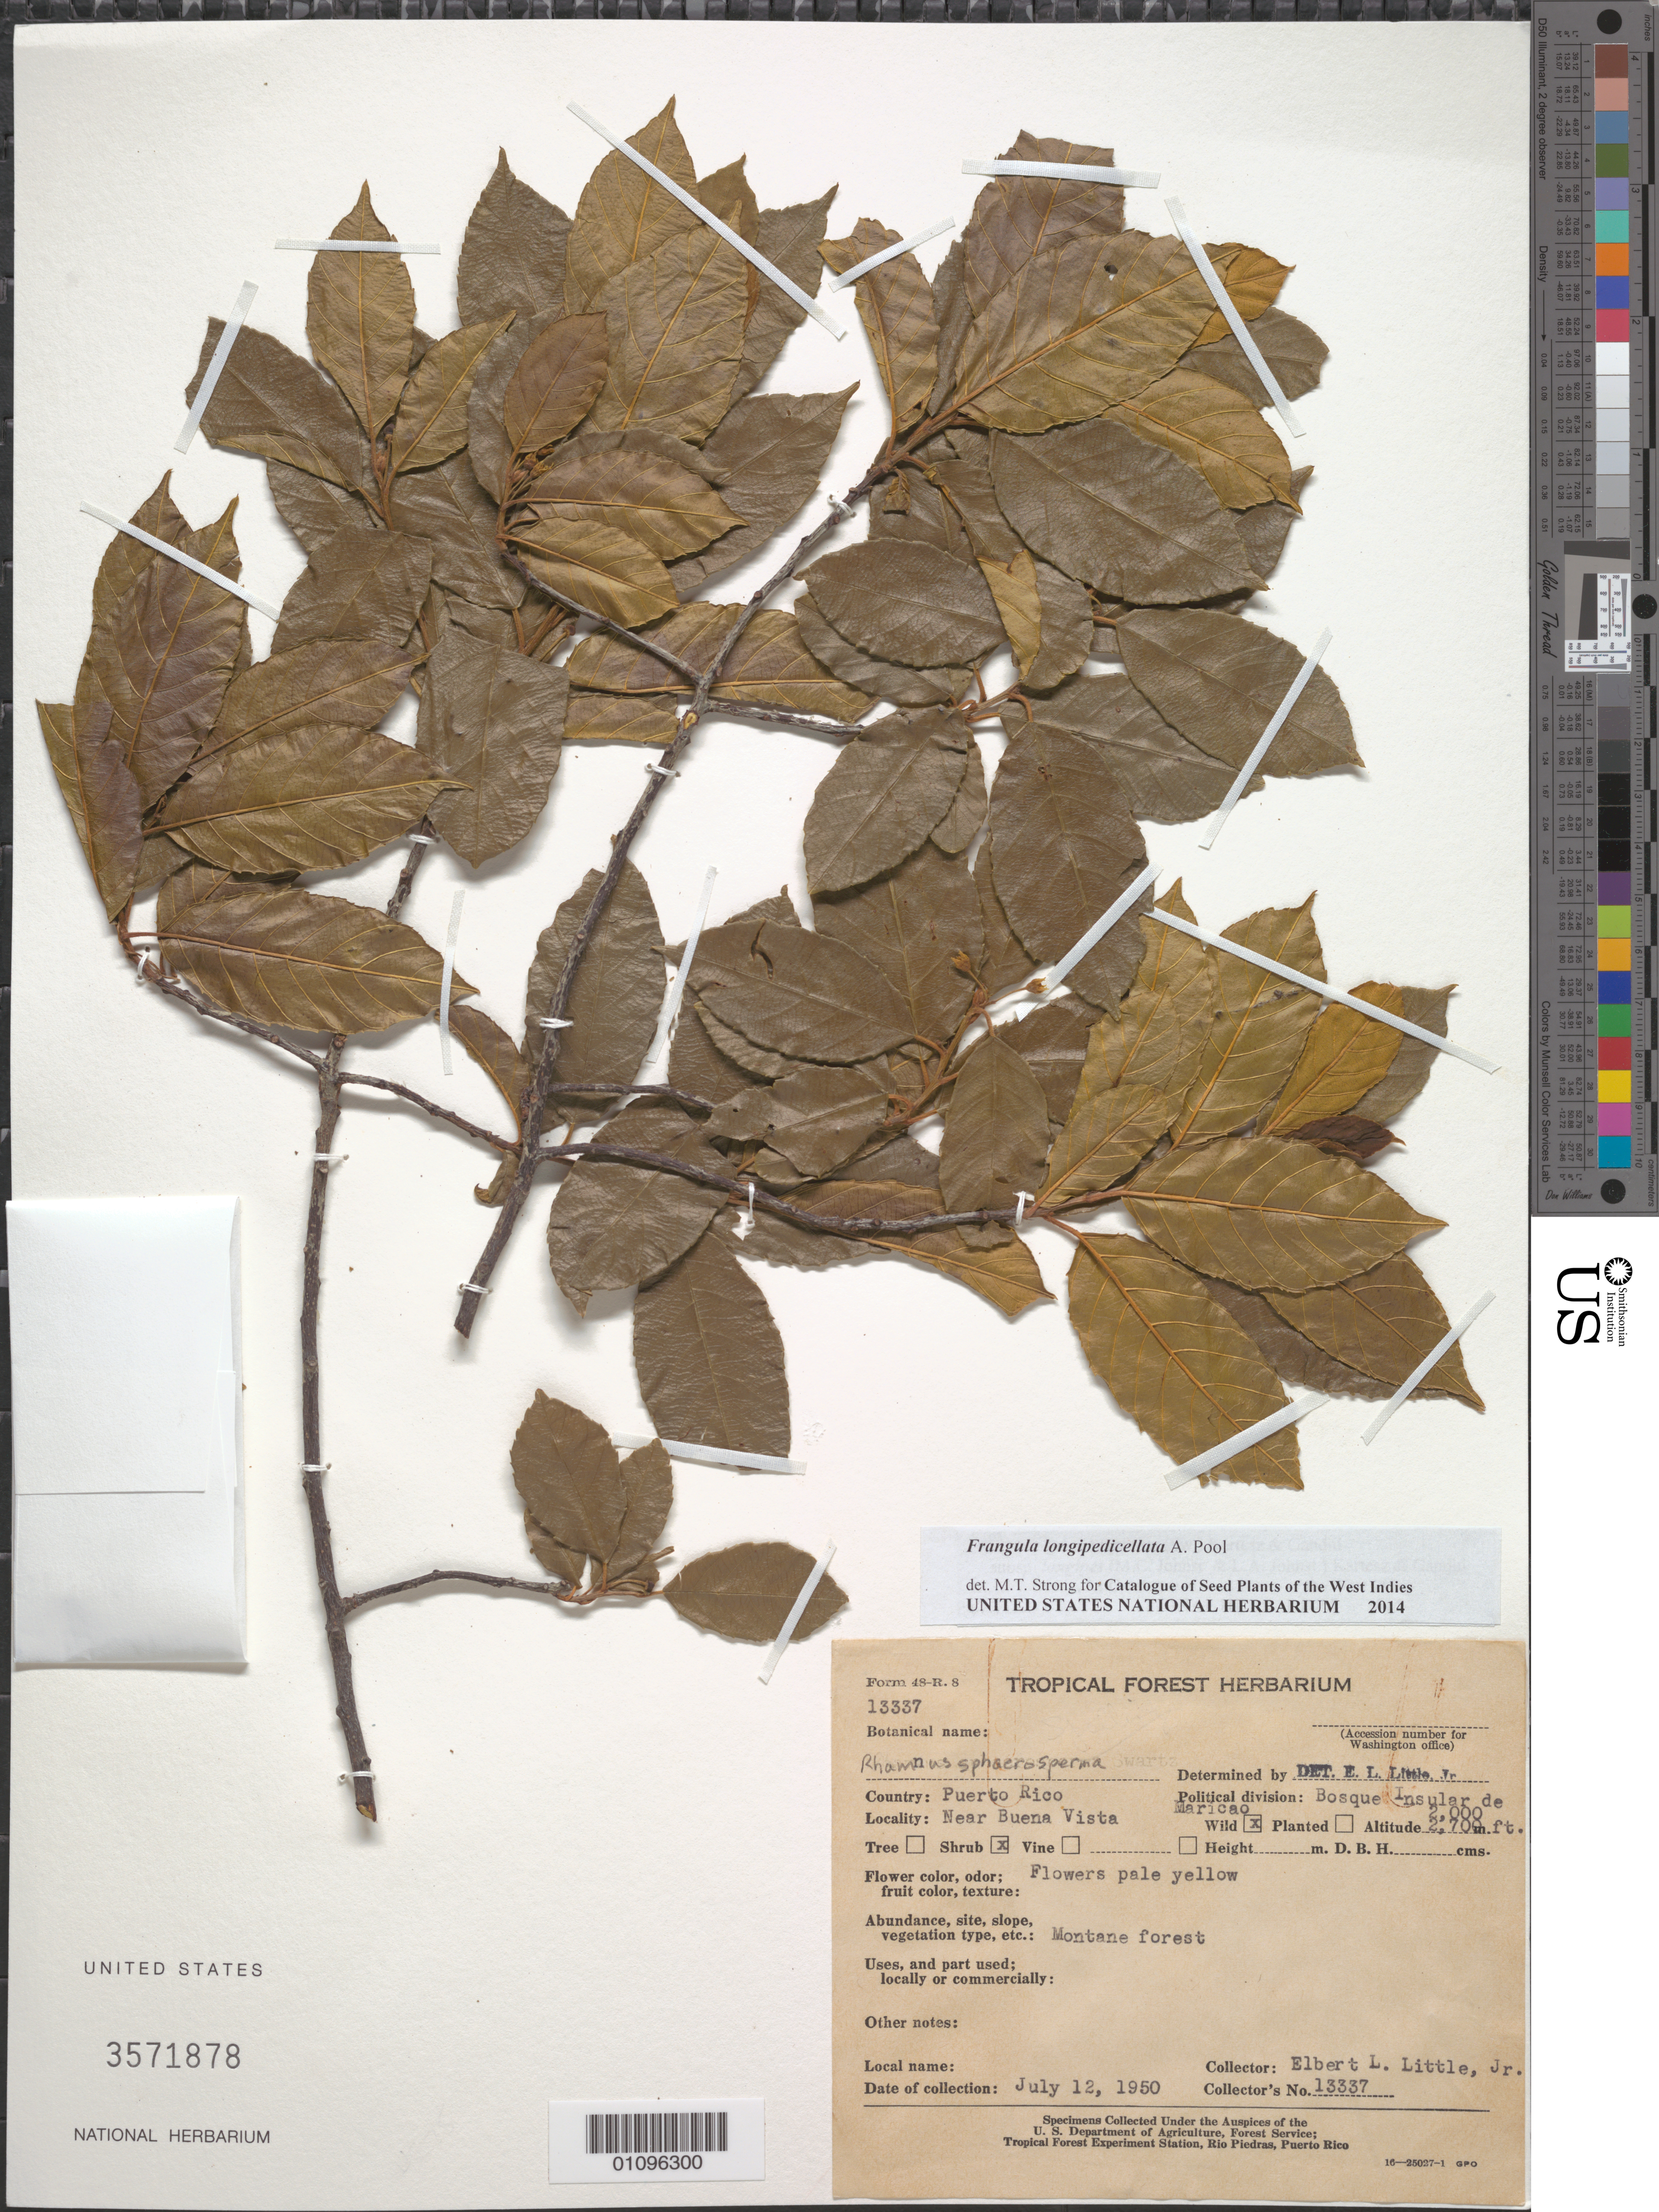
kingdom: Plantae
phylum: Tracheophyta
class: Magnoliopsida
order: Rosales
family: Rhamnaceae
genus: Frangula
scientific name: Frangula longipedicellata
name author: A. Pool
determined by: Strong, M. T., (US), Smithsonian Institution - National Museum of Natural History (UNITED STATES)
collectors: E. L. Little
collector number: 13337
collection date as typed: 12 Jul 1950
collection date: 1950-07-12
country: Puerto Rico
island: Puerto Rico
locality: Bosque Insular de Maricao, near Buena Vista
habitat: Montane forest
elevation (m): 610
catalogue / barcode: US 3571878